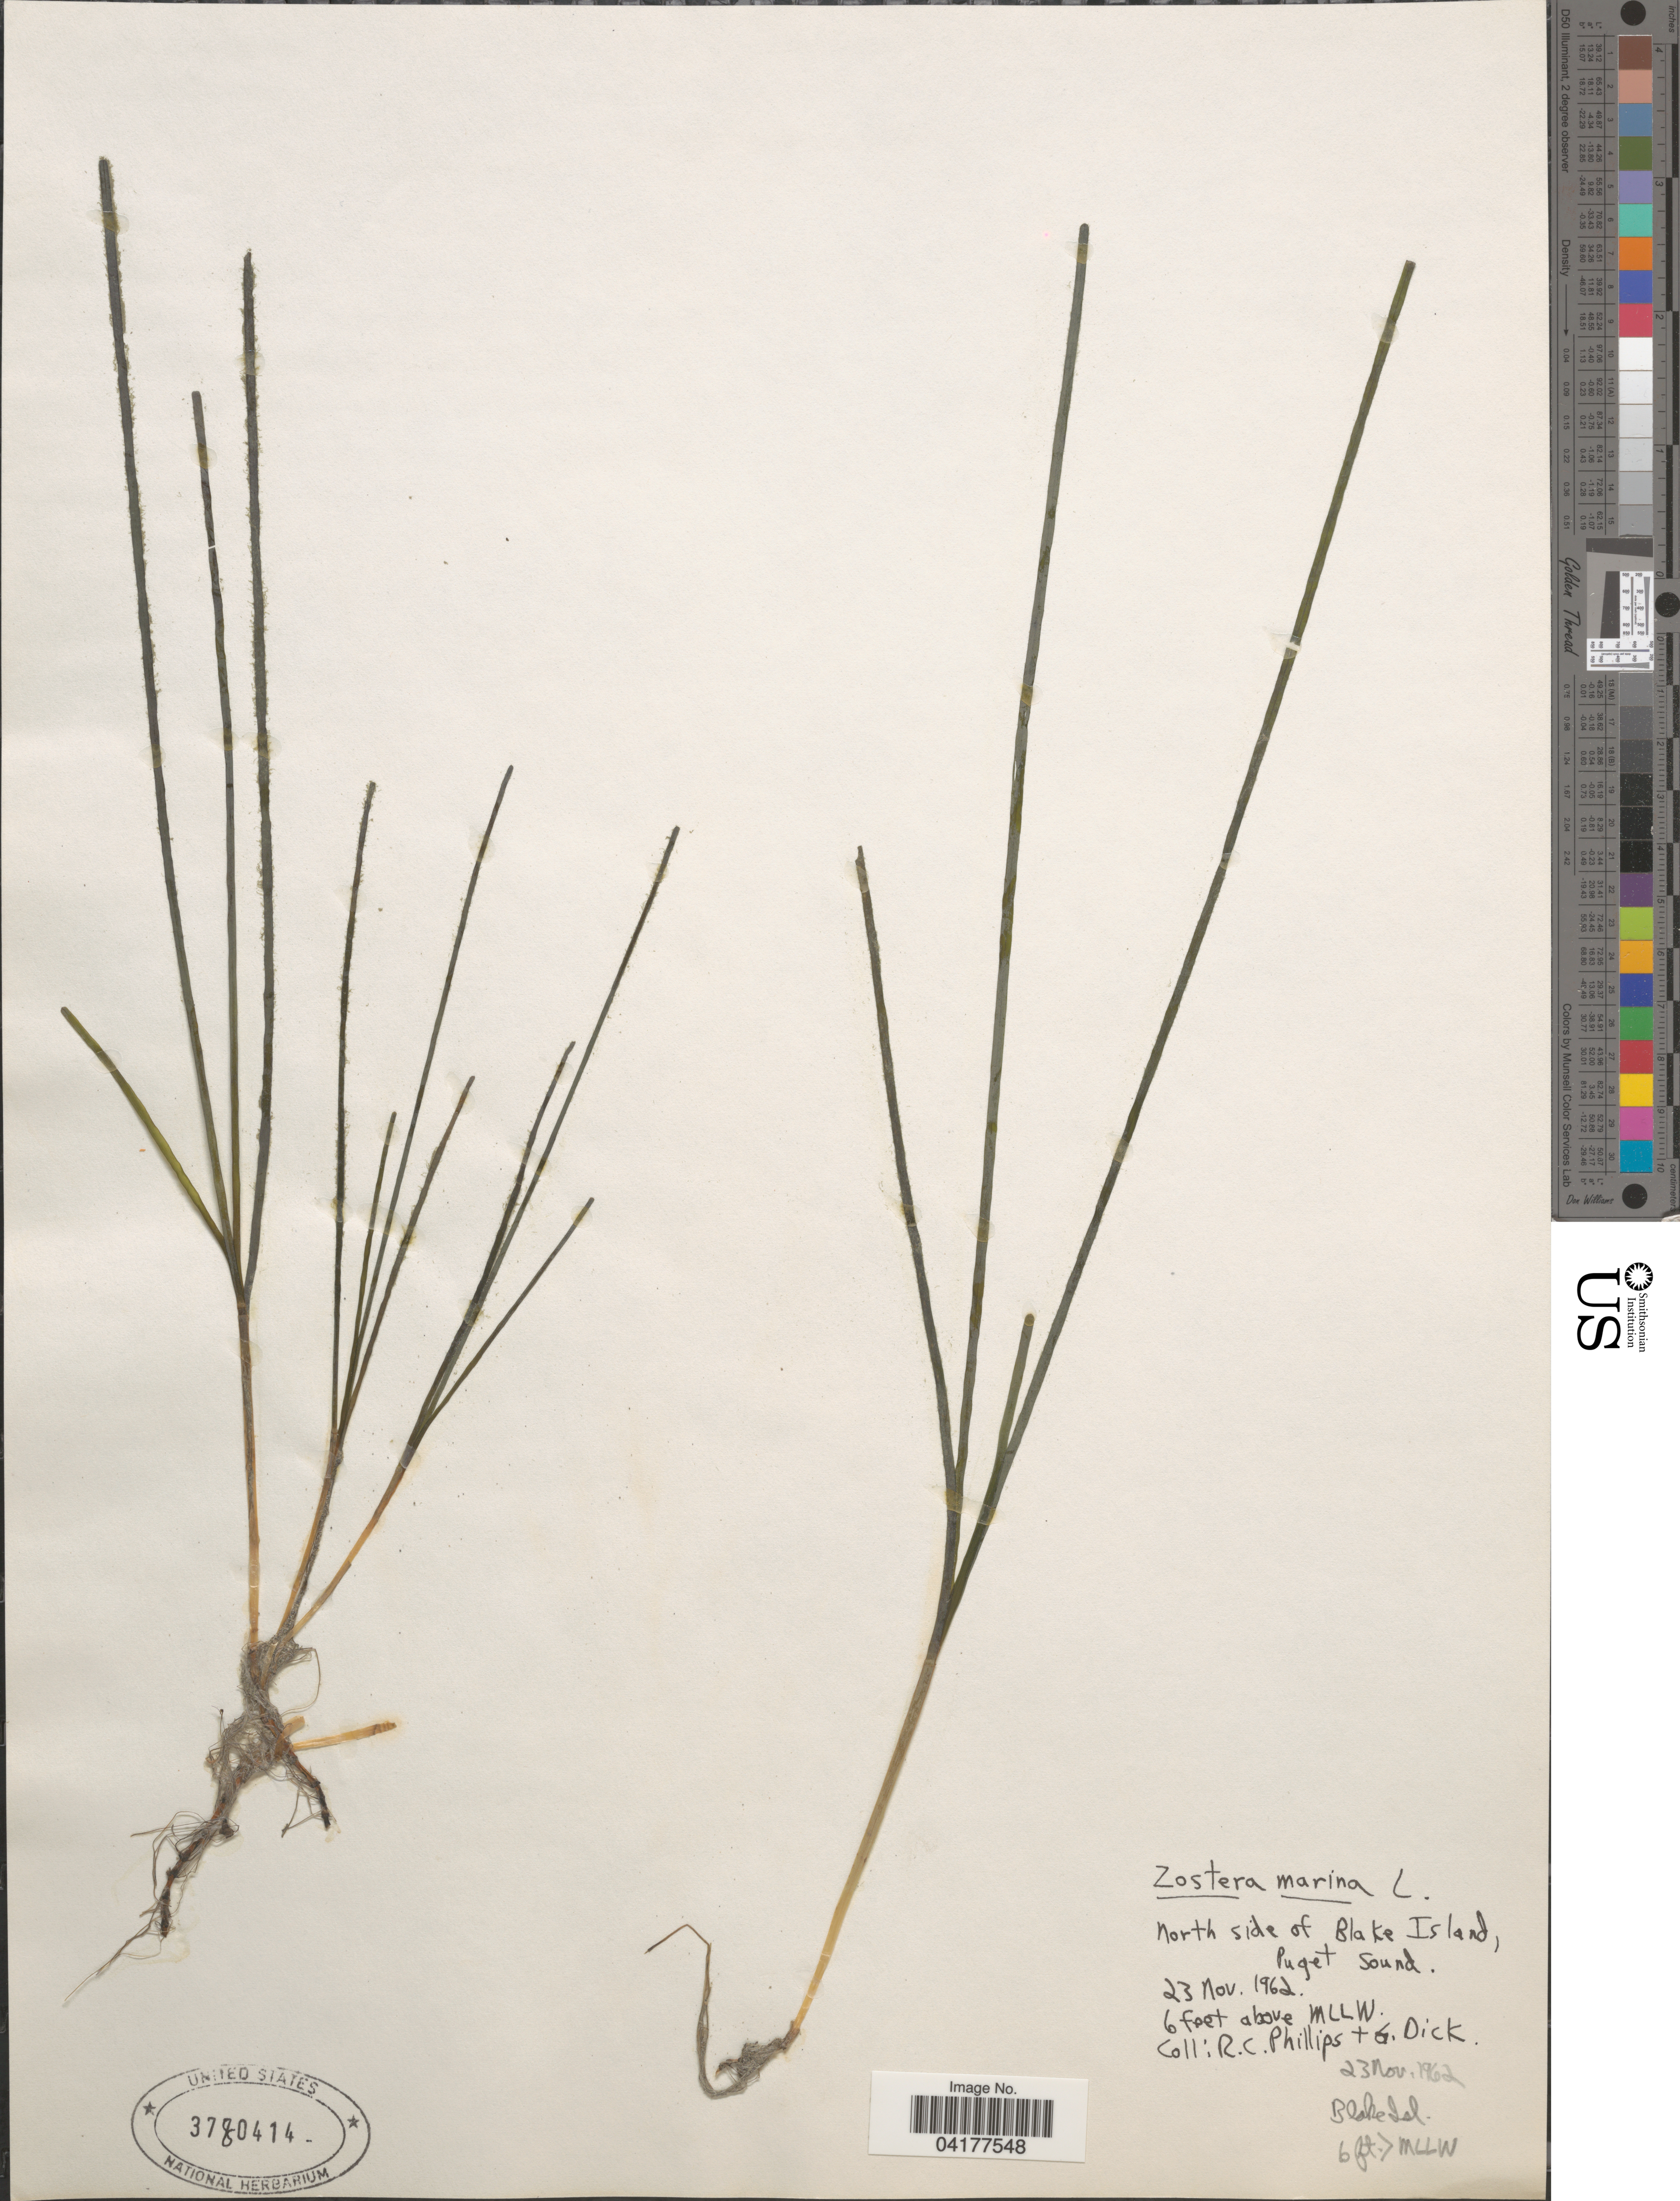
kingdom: Plantae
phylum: Tracheophyta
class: Liliopsida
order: Alismatales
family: Zosteraceae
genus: Zostera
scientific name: Zostera marina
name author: L.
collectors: R. C. Phillips & G. Dick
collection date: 1962-11-23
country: United States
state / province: Washington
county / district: King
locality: North side of Blake Island, Puget Sound. 6 feet above MLLW. Blake Isl.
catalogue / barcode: US 3780414